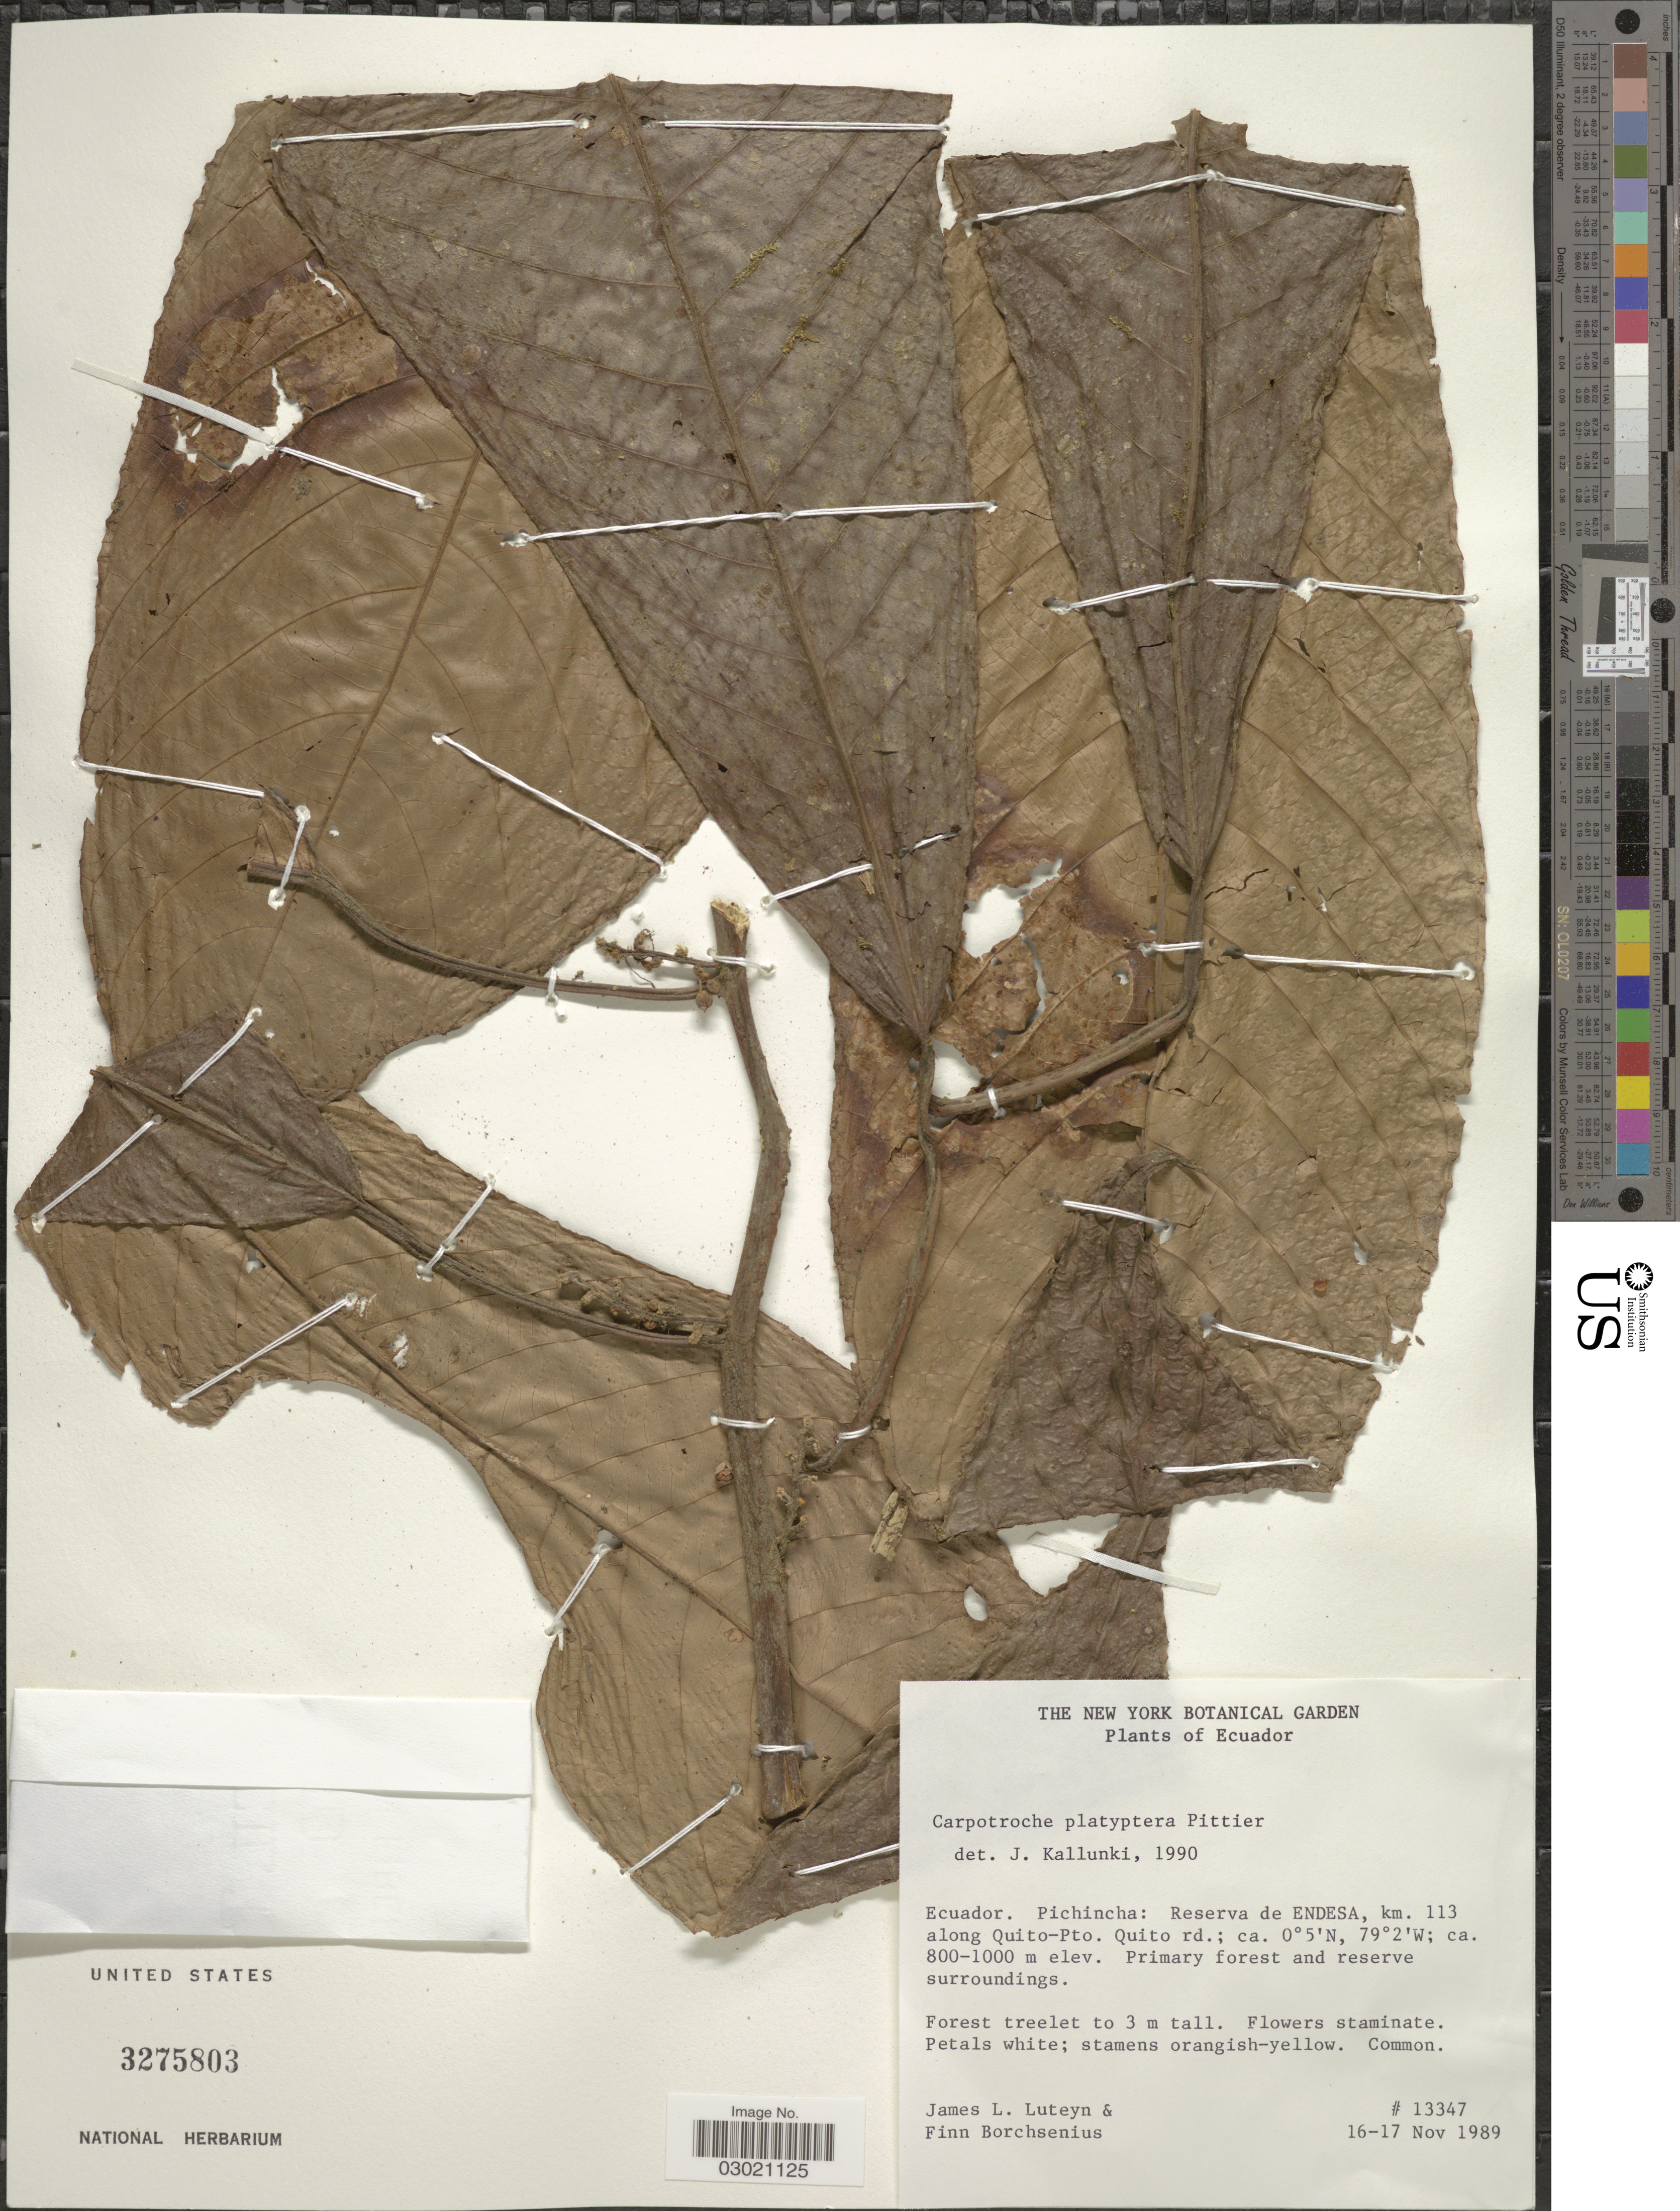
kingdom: Plantae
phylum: Tracheophyta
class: Magnoliopsida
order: Malpighiales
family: Achariaceae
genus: Carpotroche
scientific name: Carpotroche platyptera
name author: Pittier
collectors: J. L. Luteyn & F. Borchsenius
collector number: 13347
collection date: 1989-11-16/1989-11-17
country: Ecuador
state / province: Pichincha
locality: Reserva de Endesa, km. 113 along Quito-Pto. Quito rd.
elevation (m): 800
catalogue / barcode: US 3275803